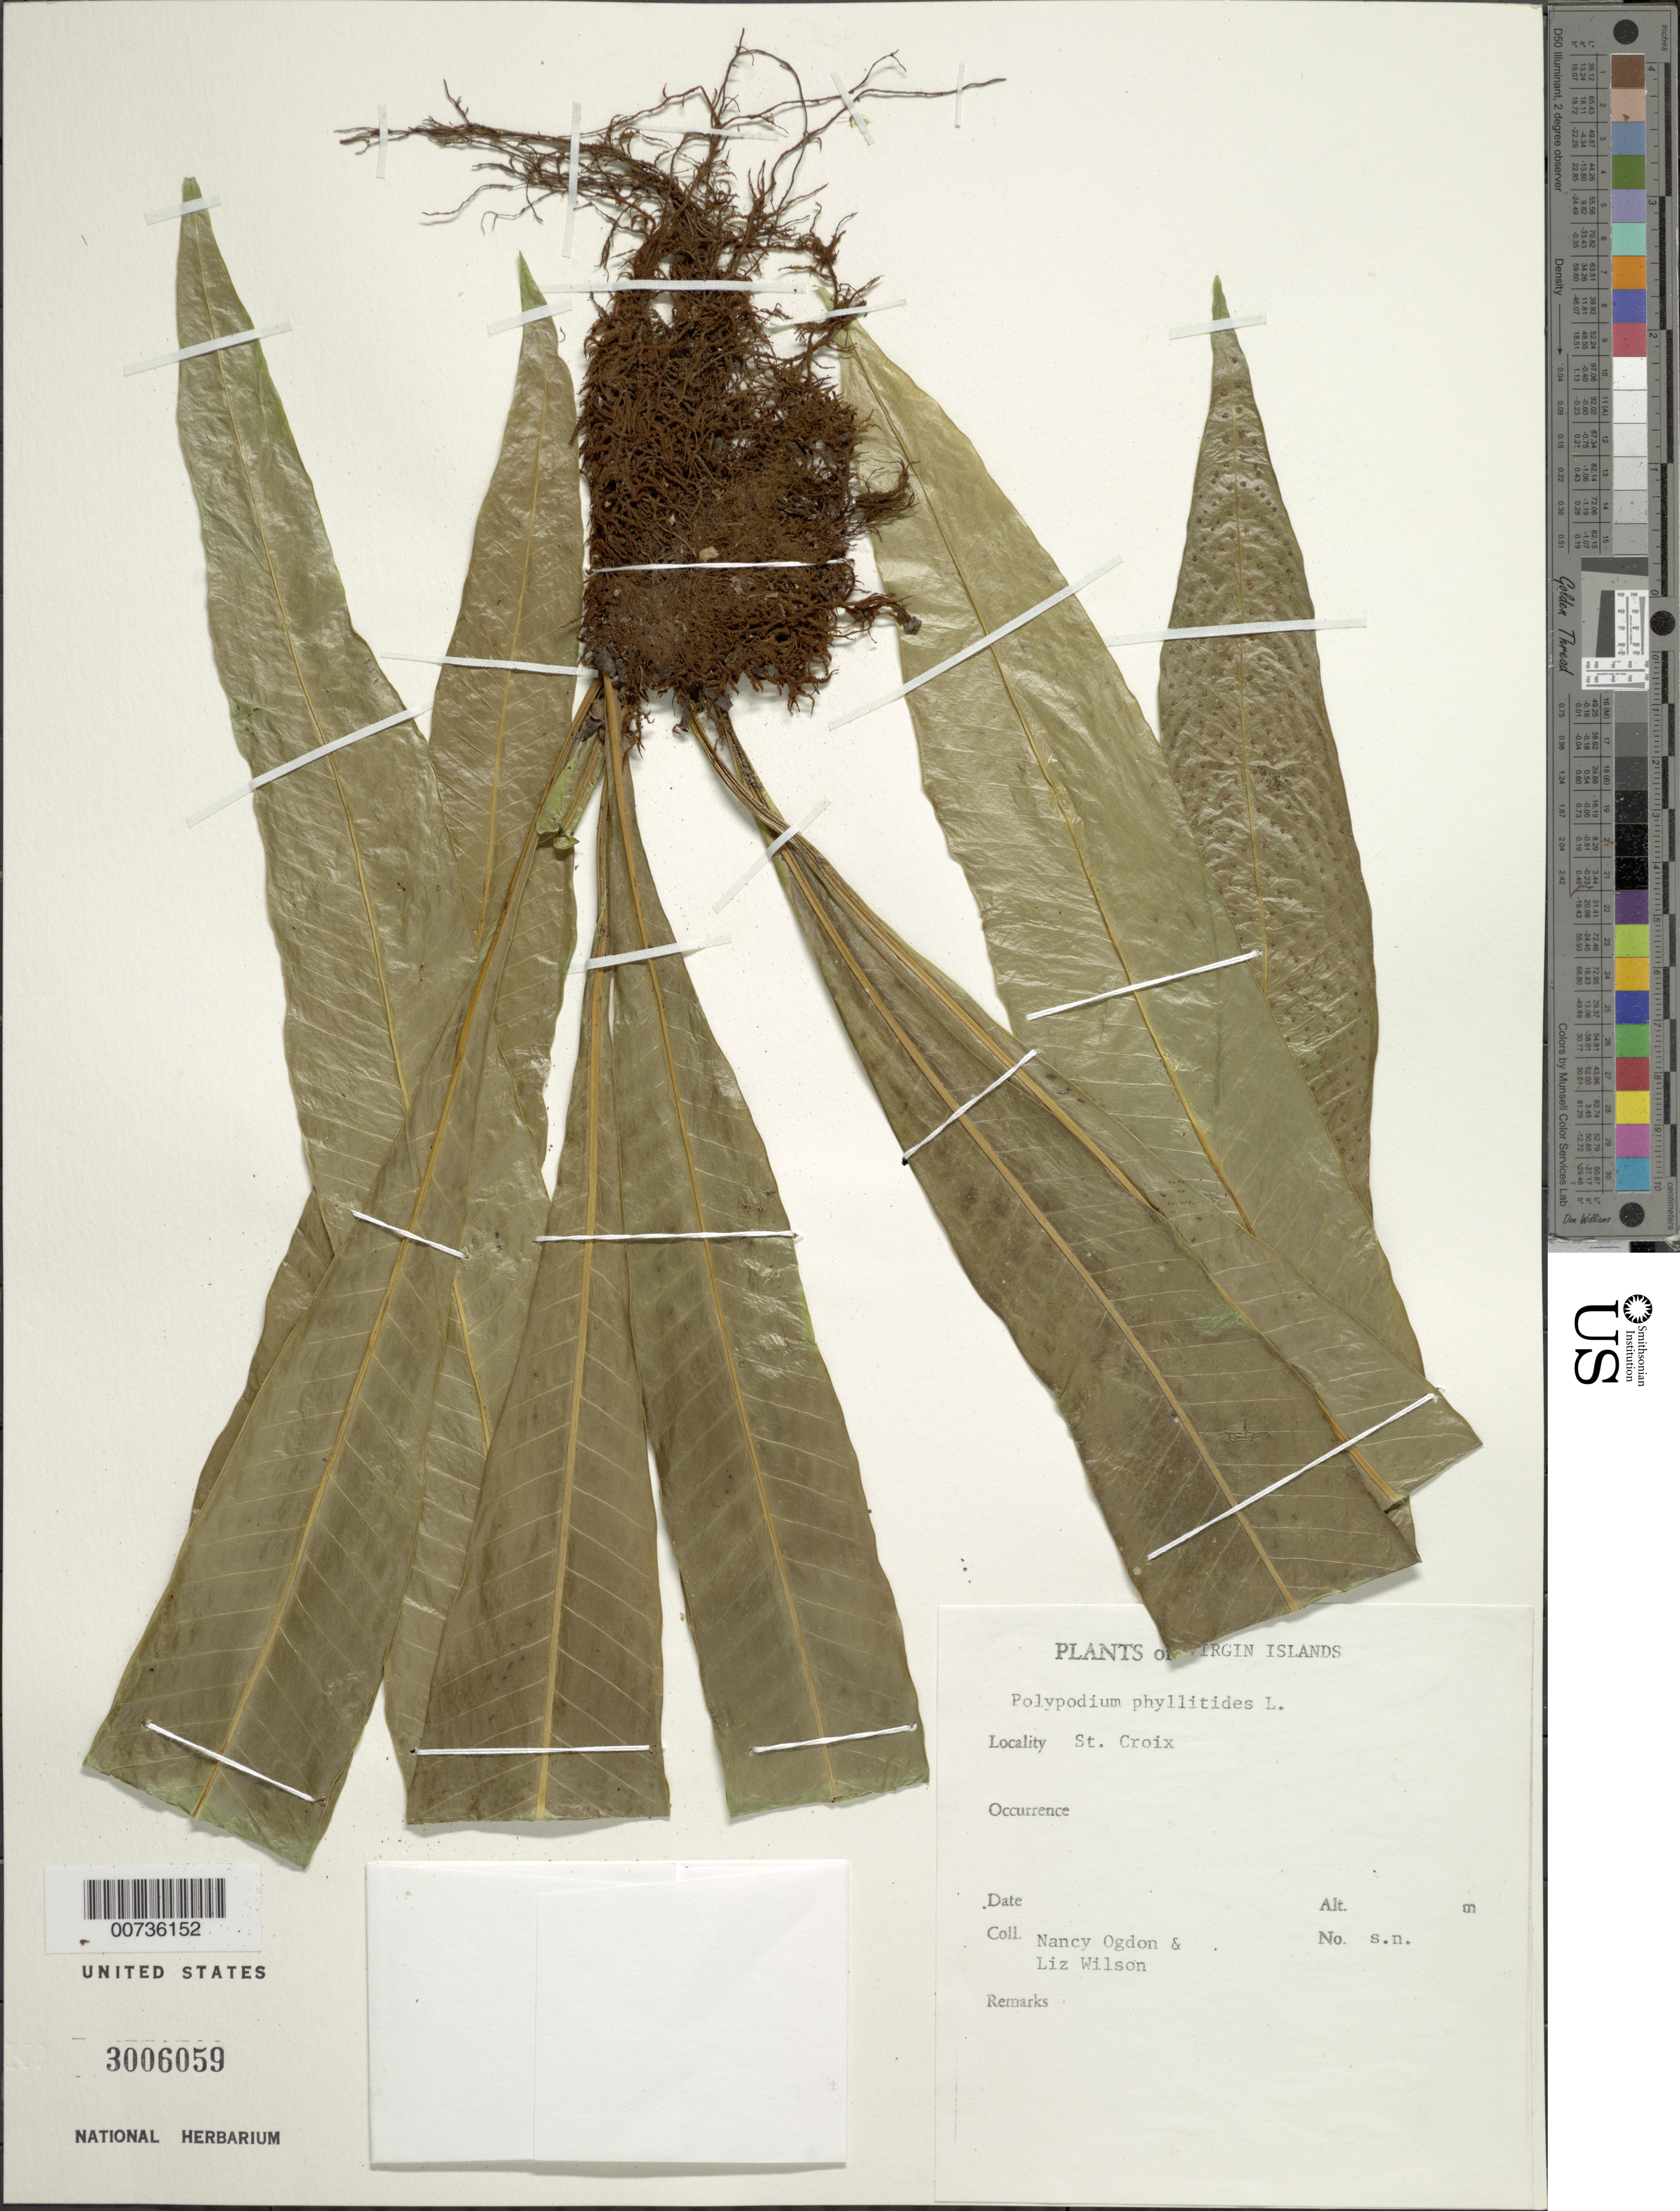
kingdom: Plantae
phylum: Tracheophyta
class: Polypodiopsida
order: Polypodiales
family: Polypodiaceae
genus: Campyloneurum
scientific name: Campyloneurum phyllitidis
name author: (L.) C. Presl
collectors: N. Ogden & L. Wilson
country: U.S. Virgin Islands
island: St. Croix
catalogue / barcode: US 3006059